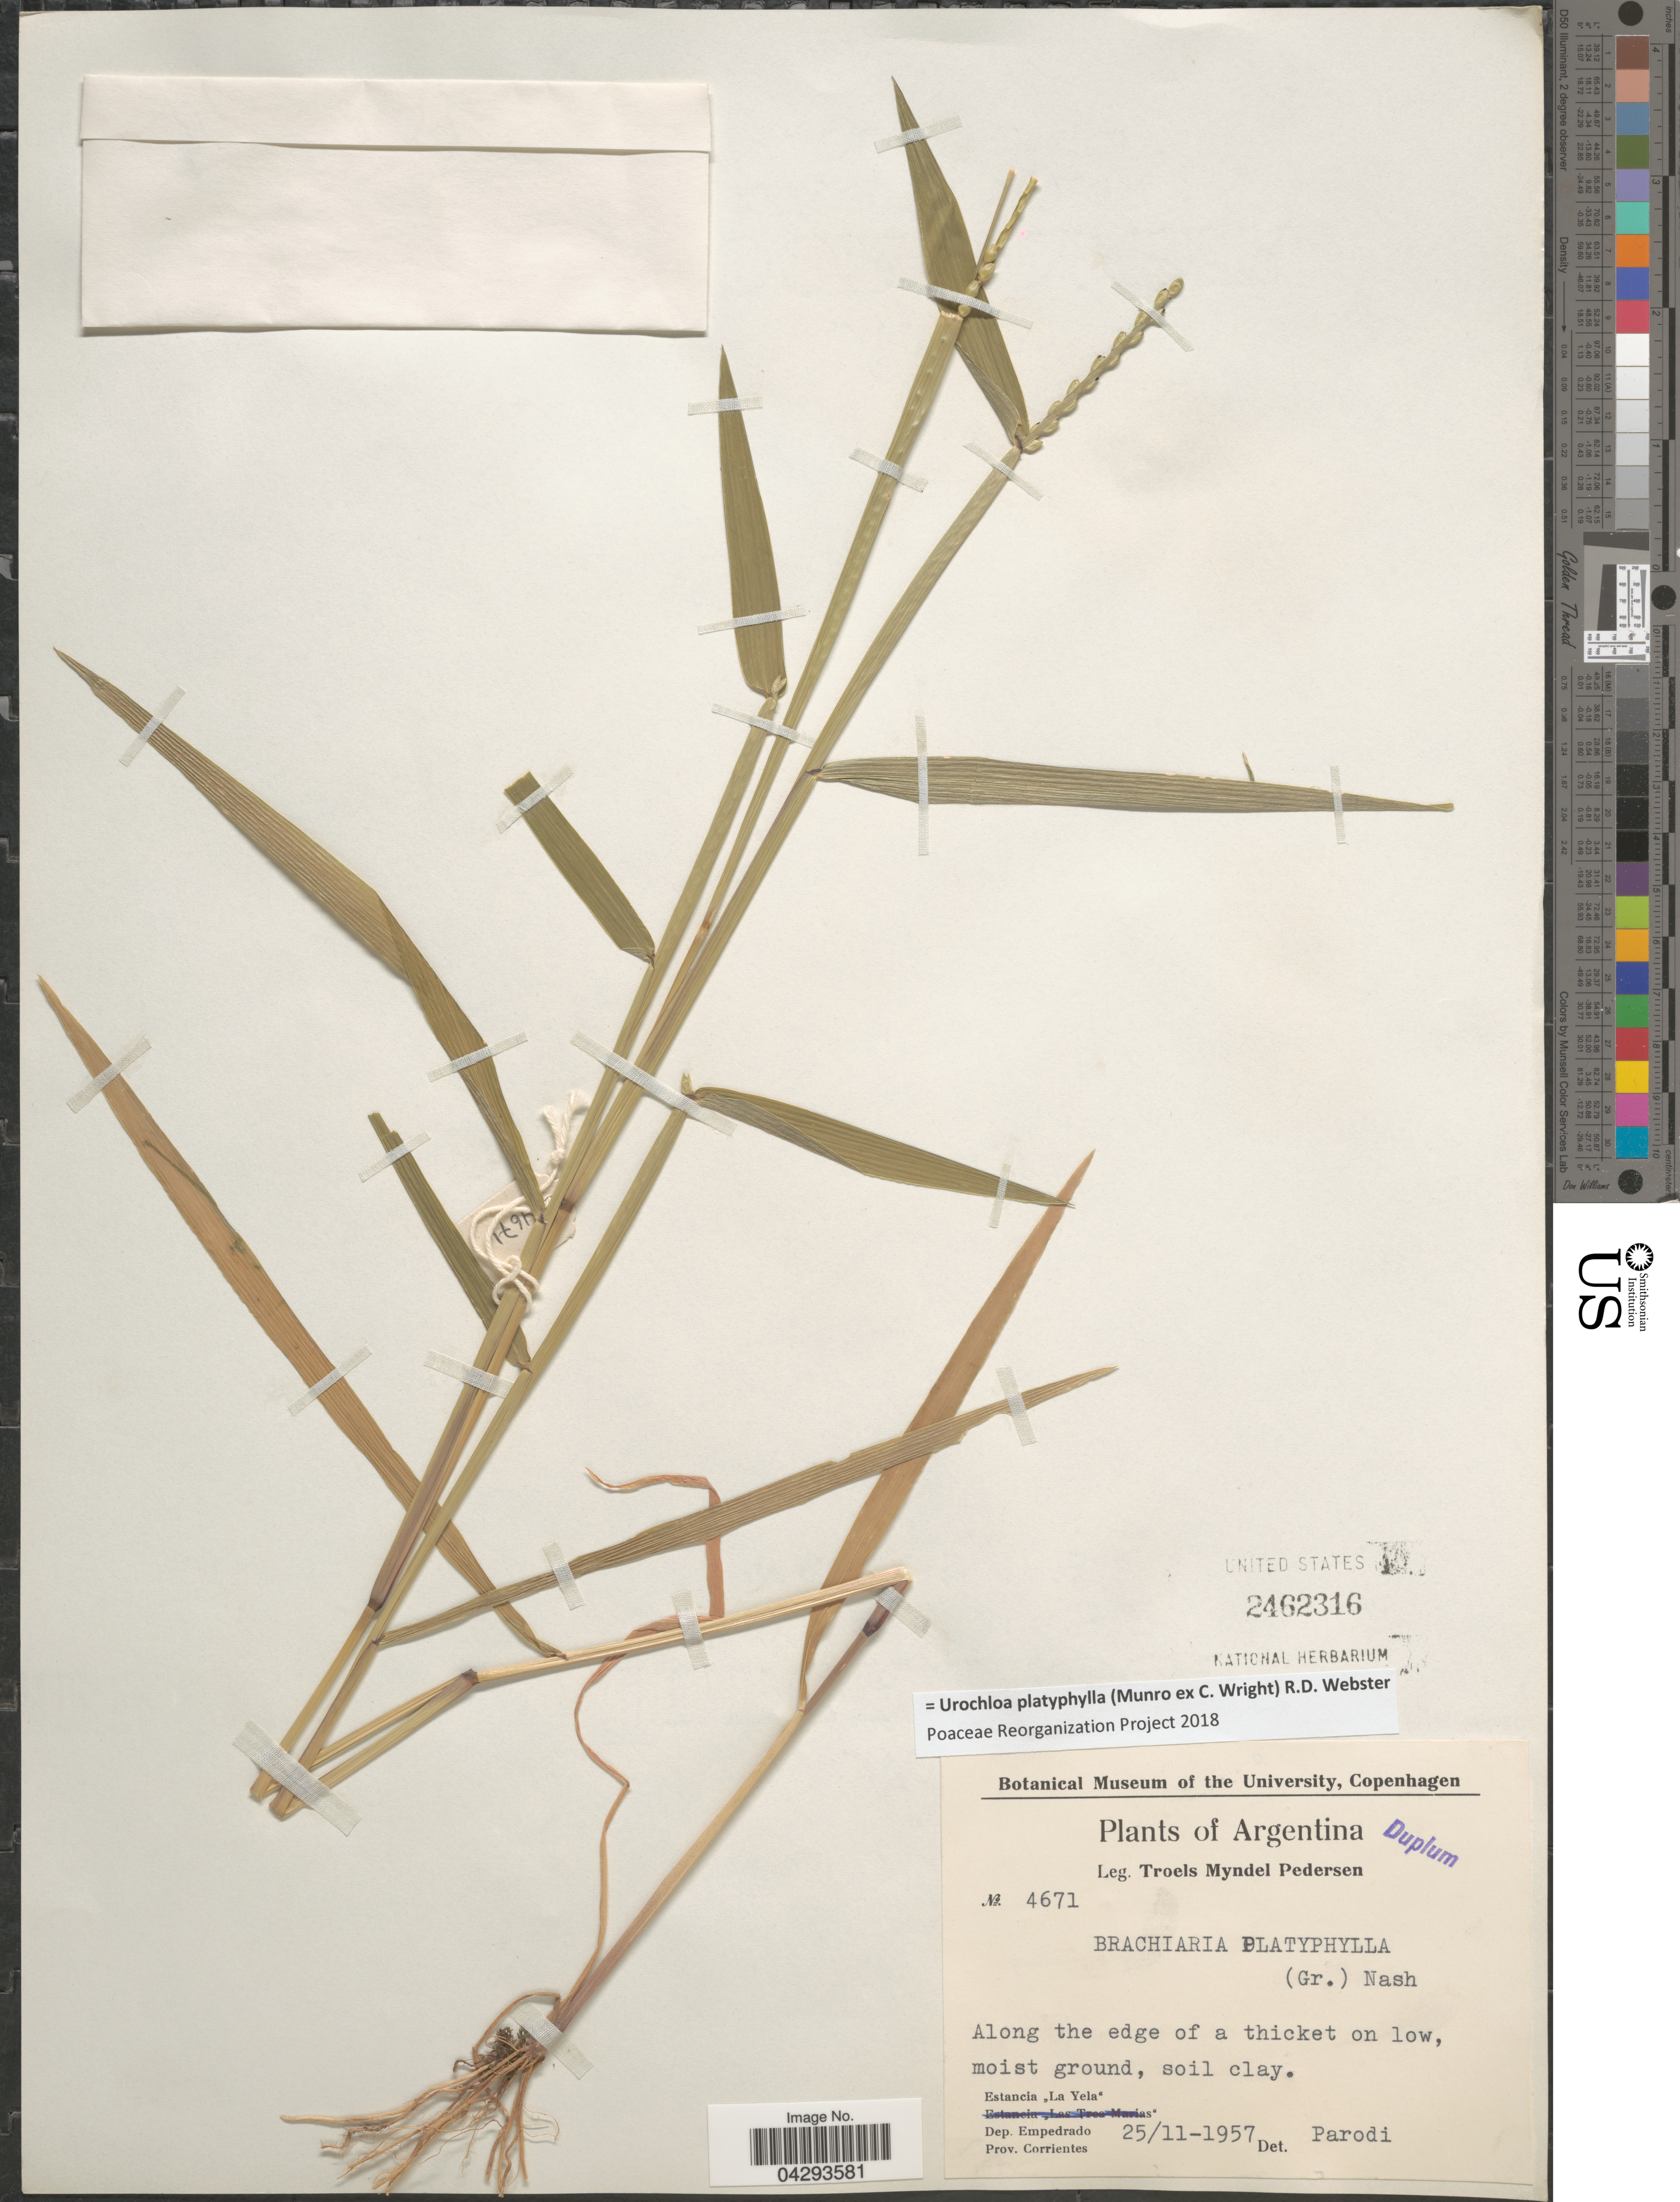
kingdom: Plantae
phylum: Tracheophyta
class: Liliopsida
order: Poales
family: Poaceae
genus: Urochloa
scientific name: Urochloa platyphylla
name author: (Munro ex C. Wright) R.D. Webster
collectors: T. Pederson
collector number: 4671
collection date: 1957-11-25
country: Argentina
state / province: Corrientes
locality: Estancia "La Yela". Dep. Empedrado.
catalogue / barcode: US 2462316